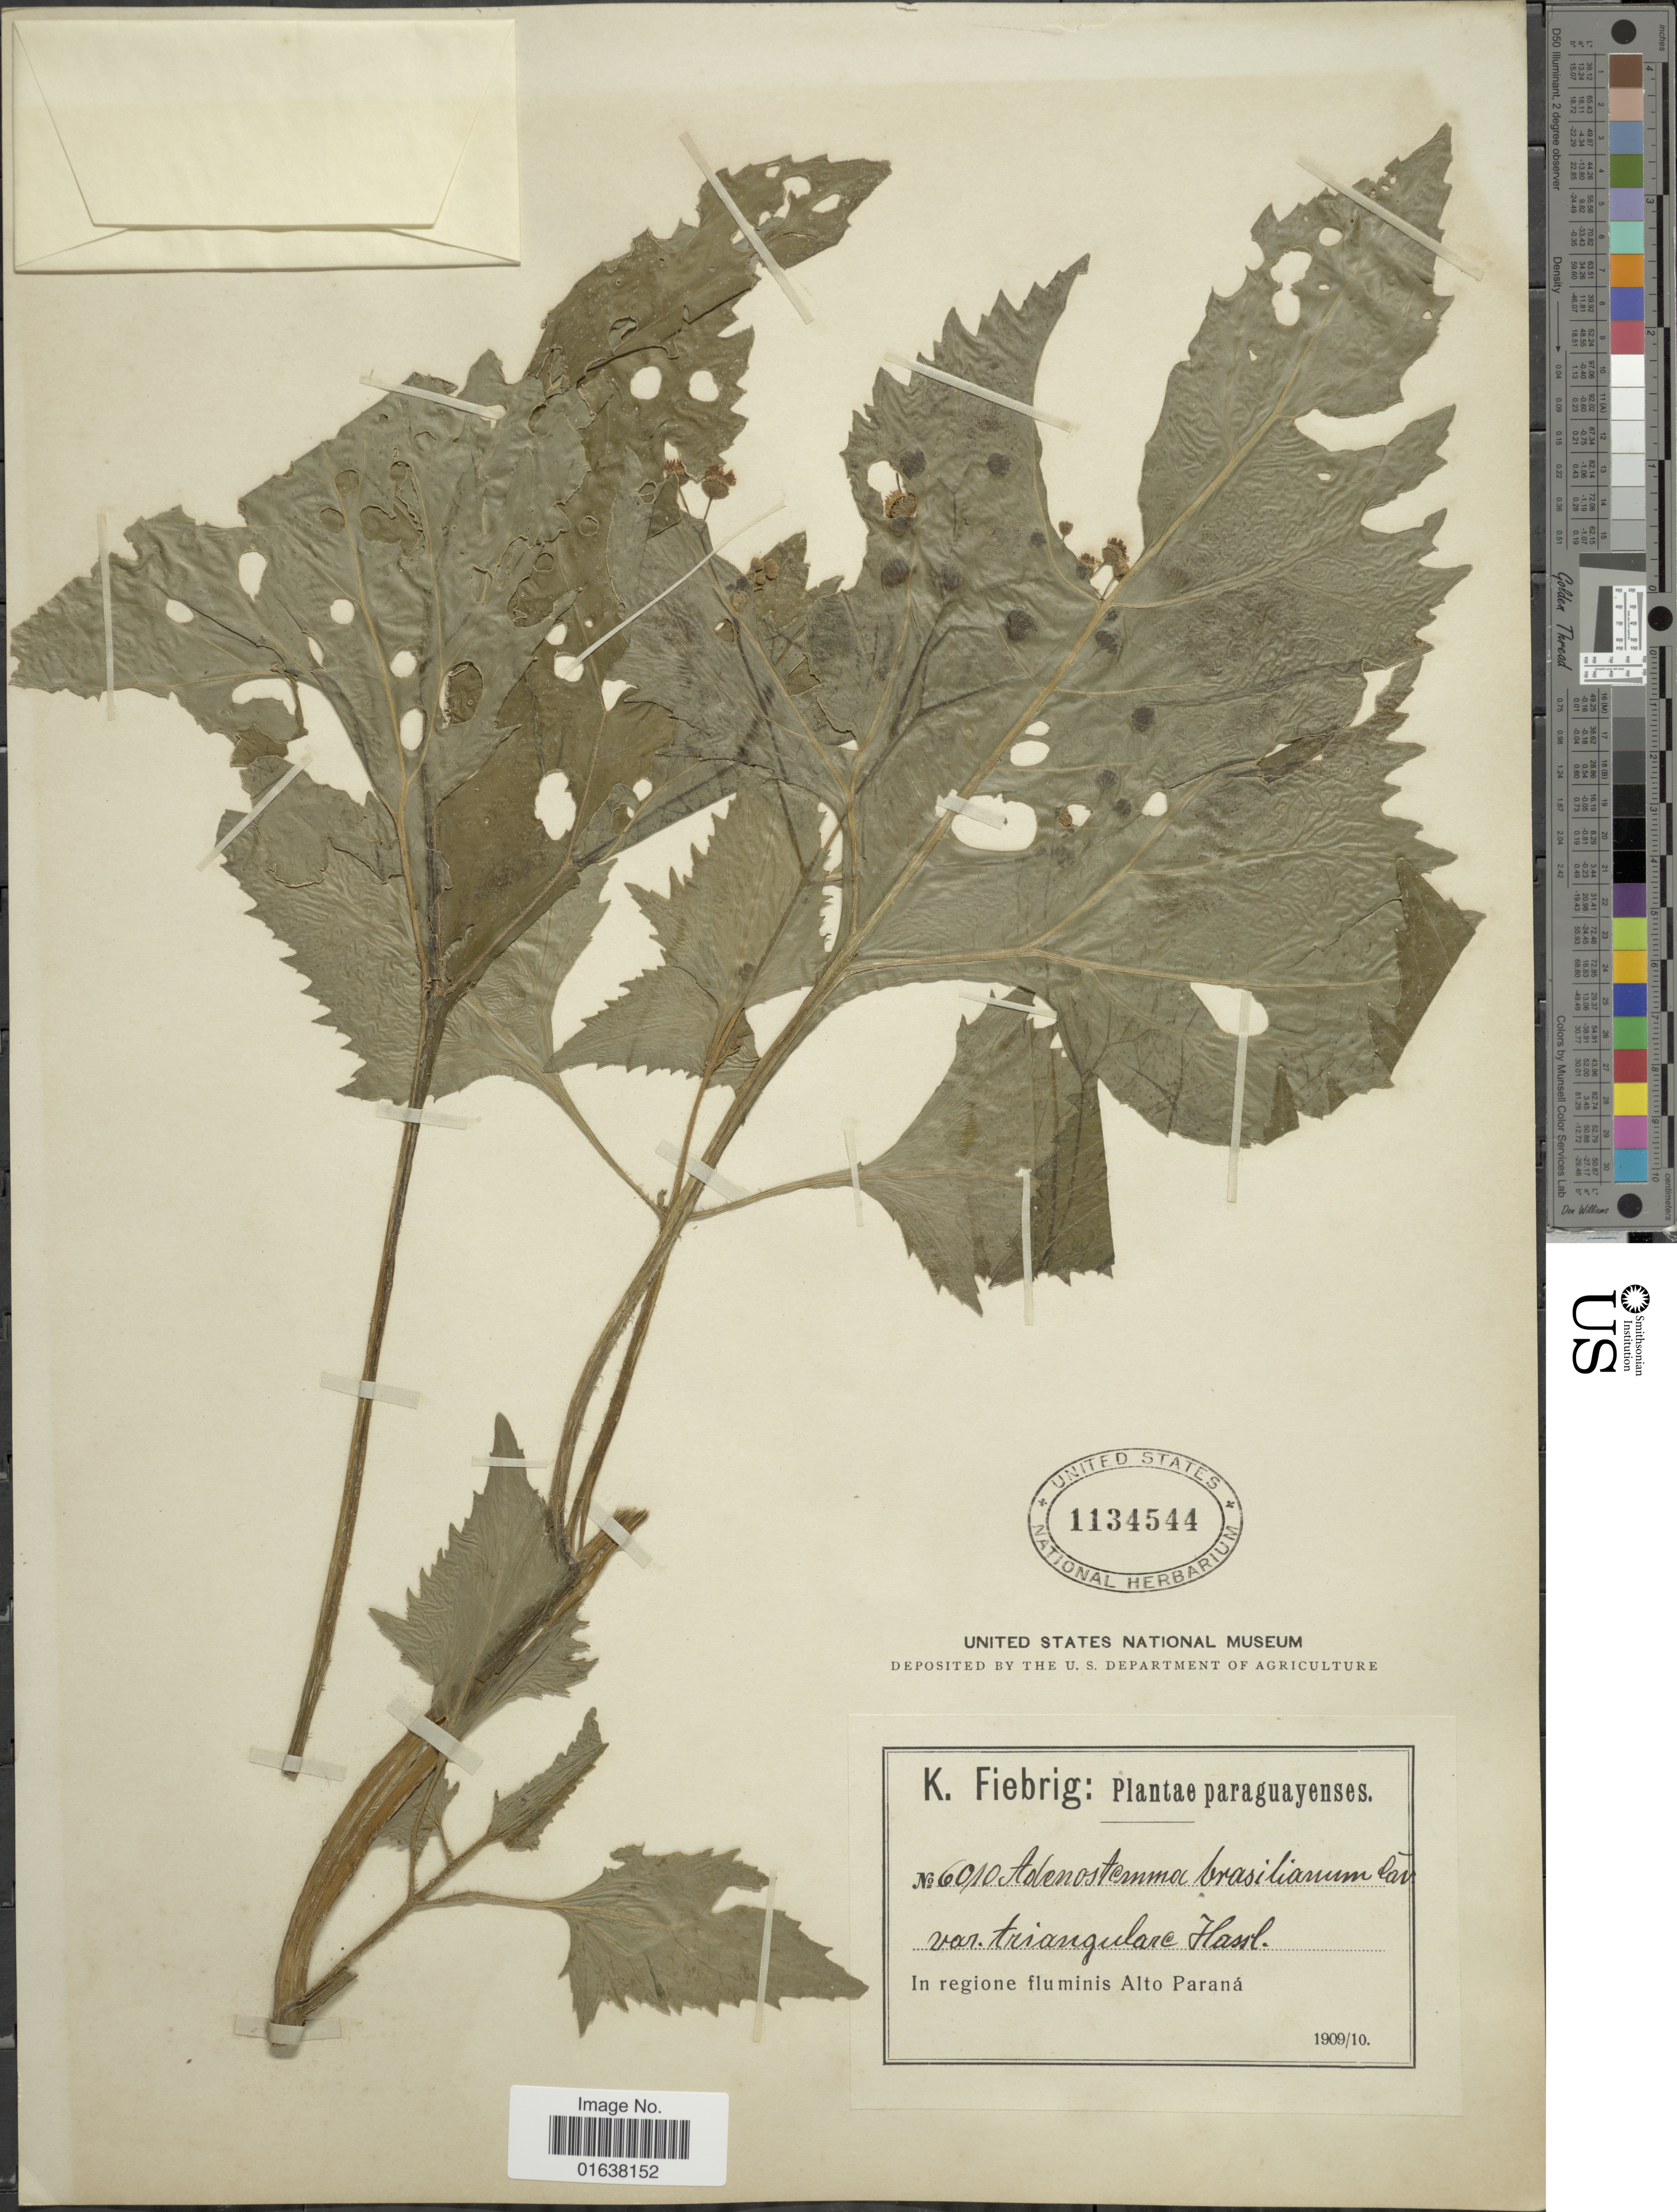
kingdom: Plantae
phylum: Tracheophyta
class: Magnoliopsida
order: Asterales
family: Asteraceae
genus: Adenostemma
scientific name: Adenostemma brasilianum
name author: (Pers.) Cass.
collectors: K. Fiebrig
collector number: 6010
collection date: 1909/1910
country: Paraguay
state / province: Alto Parana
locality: In region fluminis Alto Parana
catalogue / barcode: US 1134544